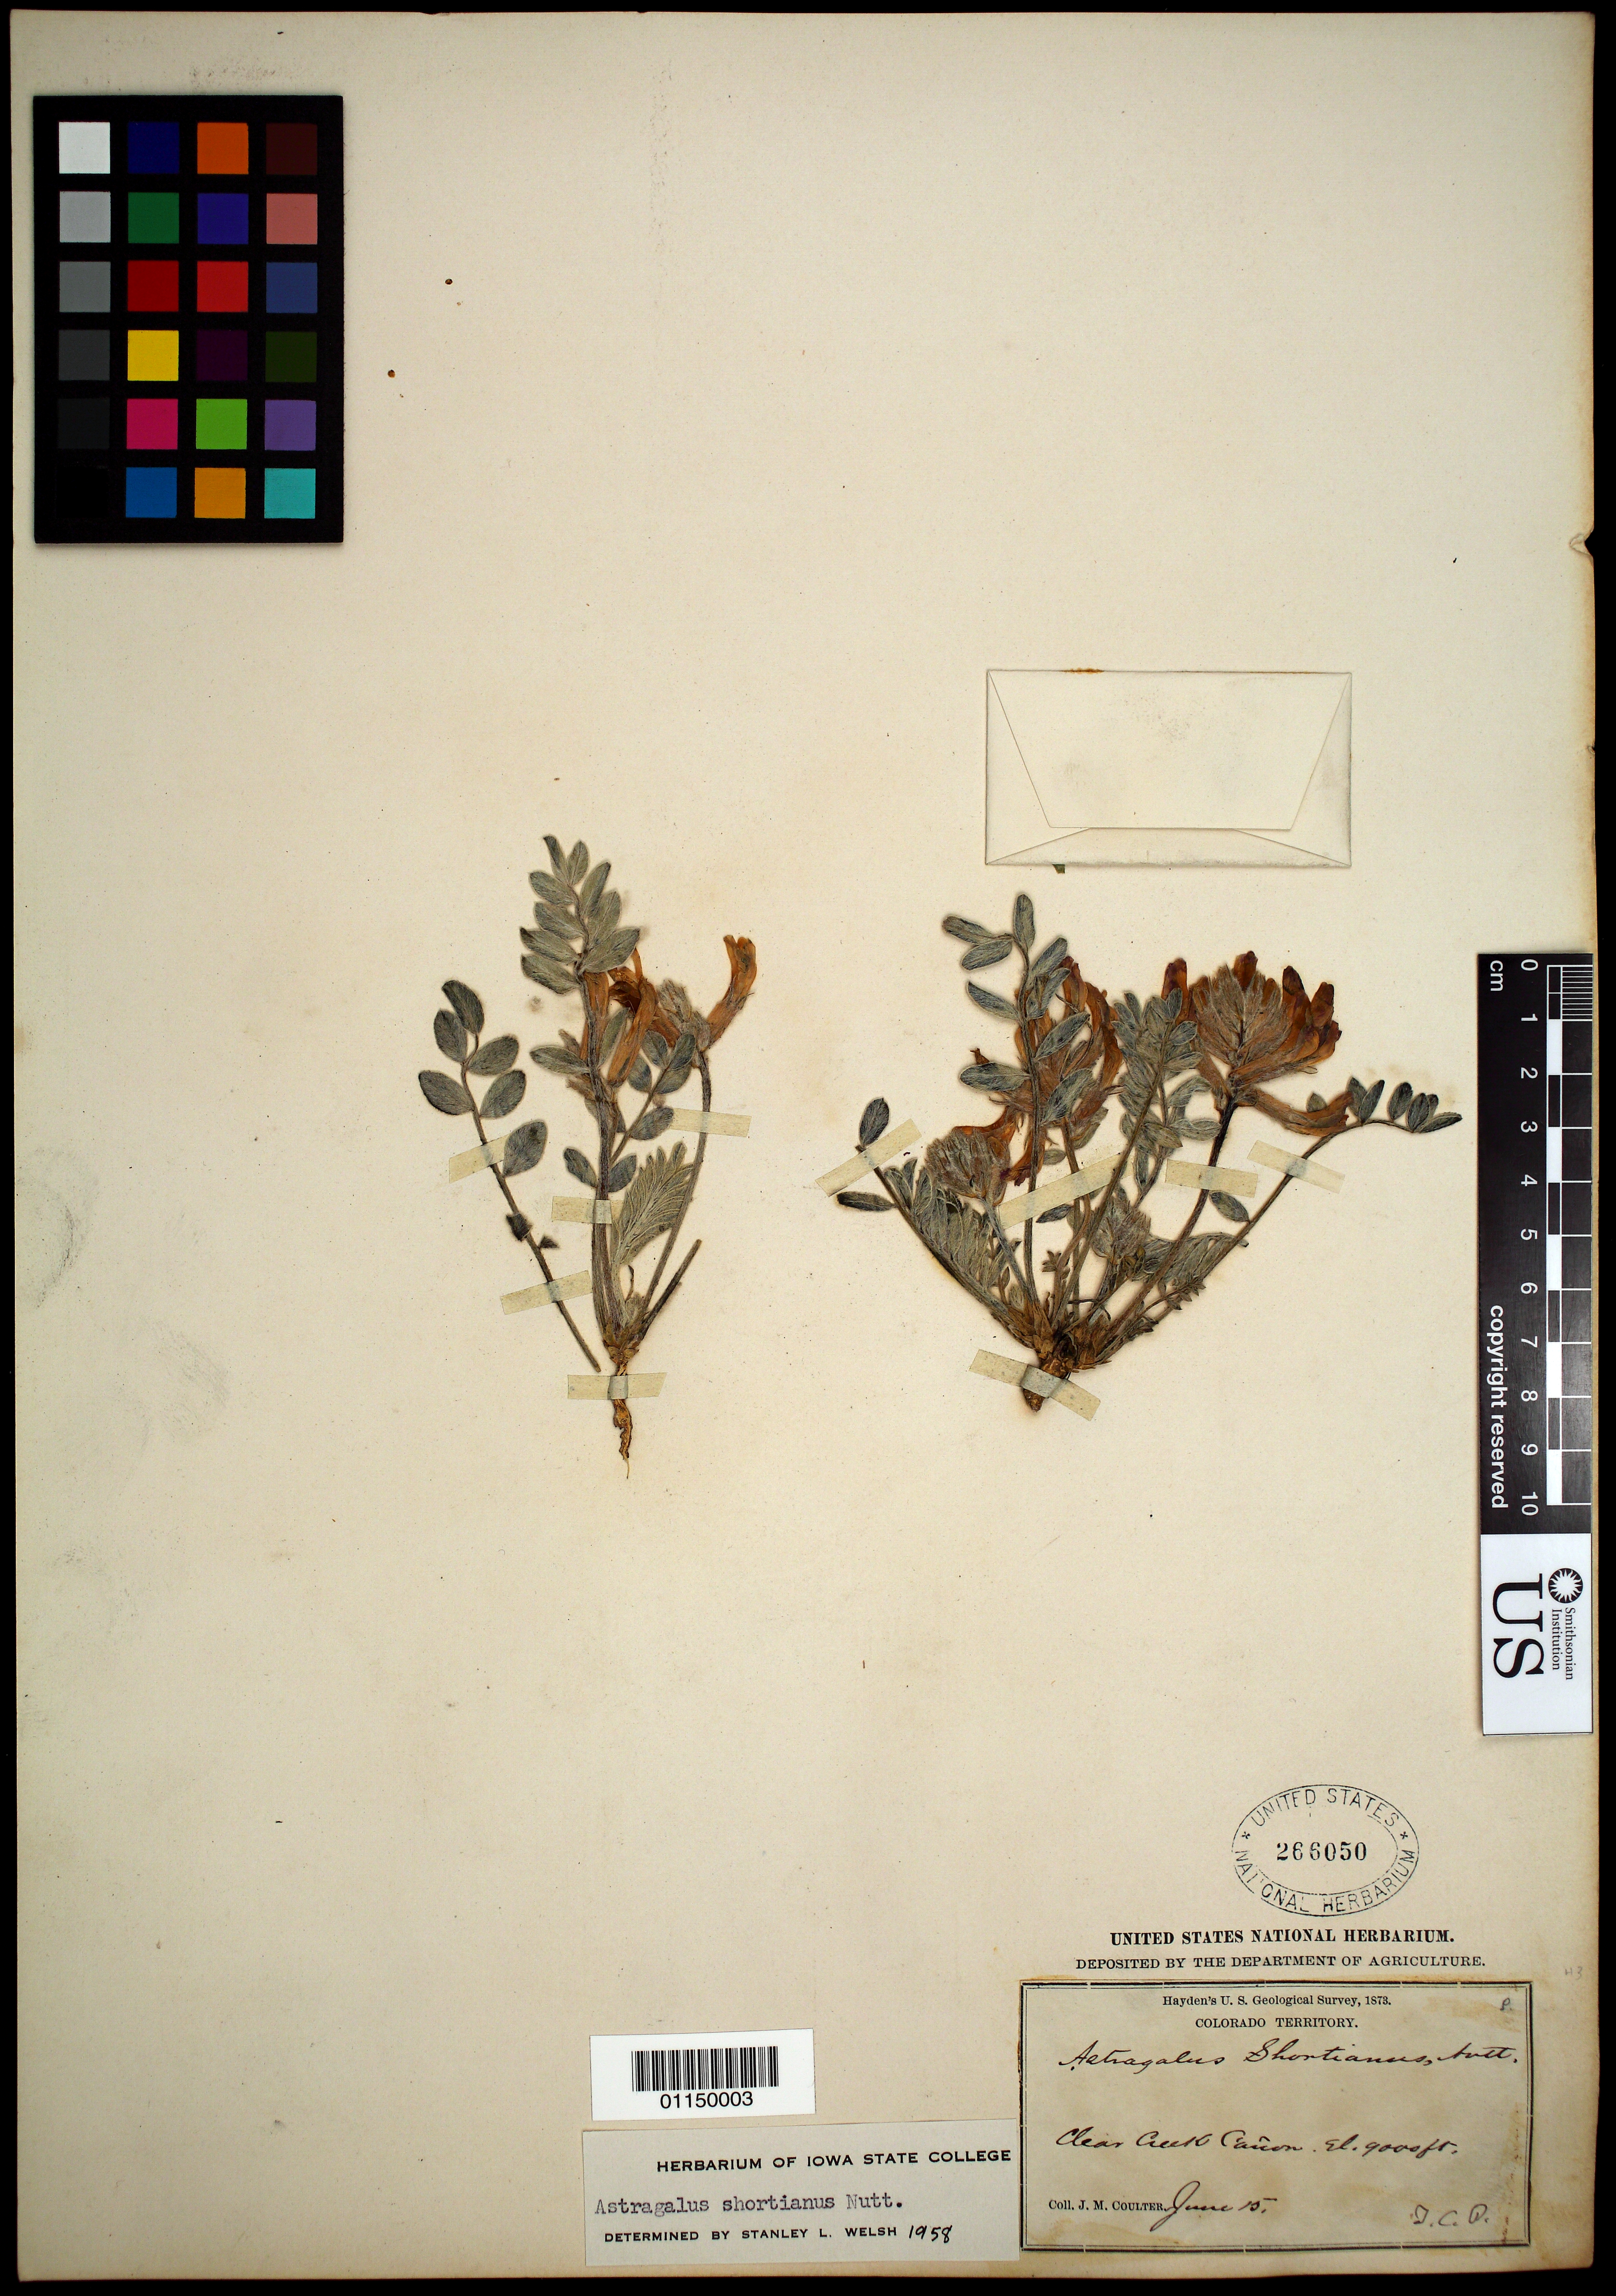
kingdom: Plantae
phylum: Tracheophyta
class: Magnoliopsida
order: Fabales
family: Fabaceae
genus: Astragalus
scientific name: Astragalus shortianus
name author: Nutt.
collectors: J. M. Coulter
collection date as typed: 15 Jun 1873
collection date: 1873-06-15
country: United States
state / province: Colorado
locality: Clear Creek Canyon.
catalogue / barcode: US 266050